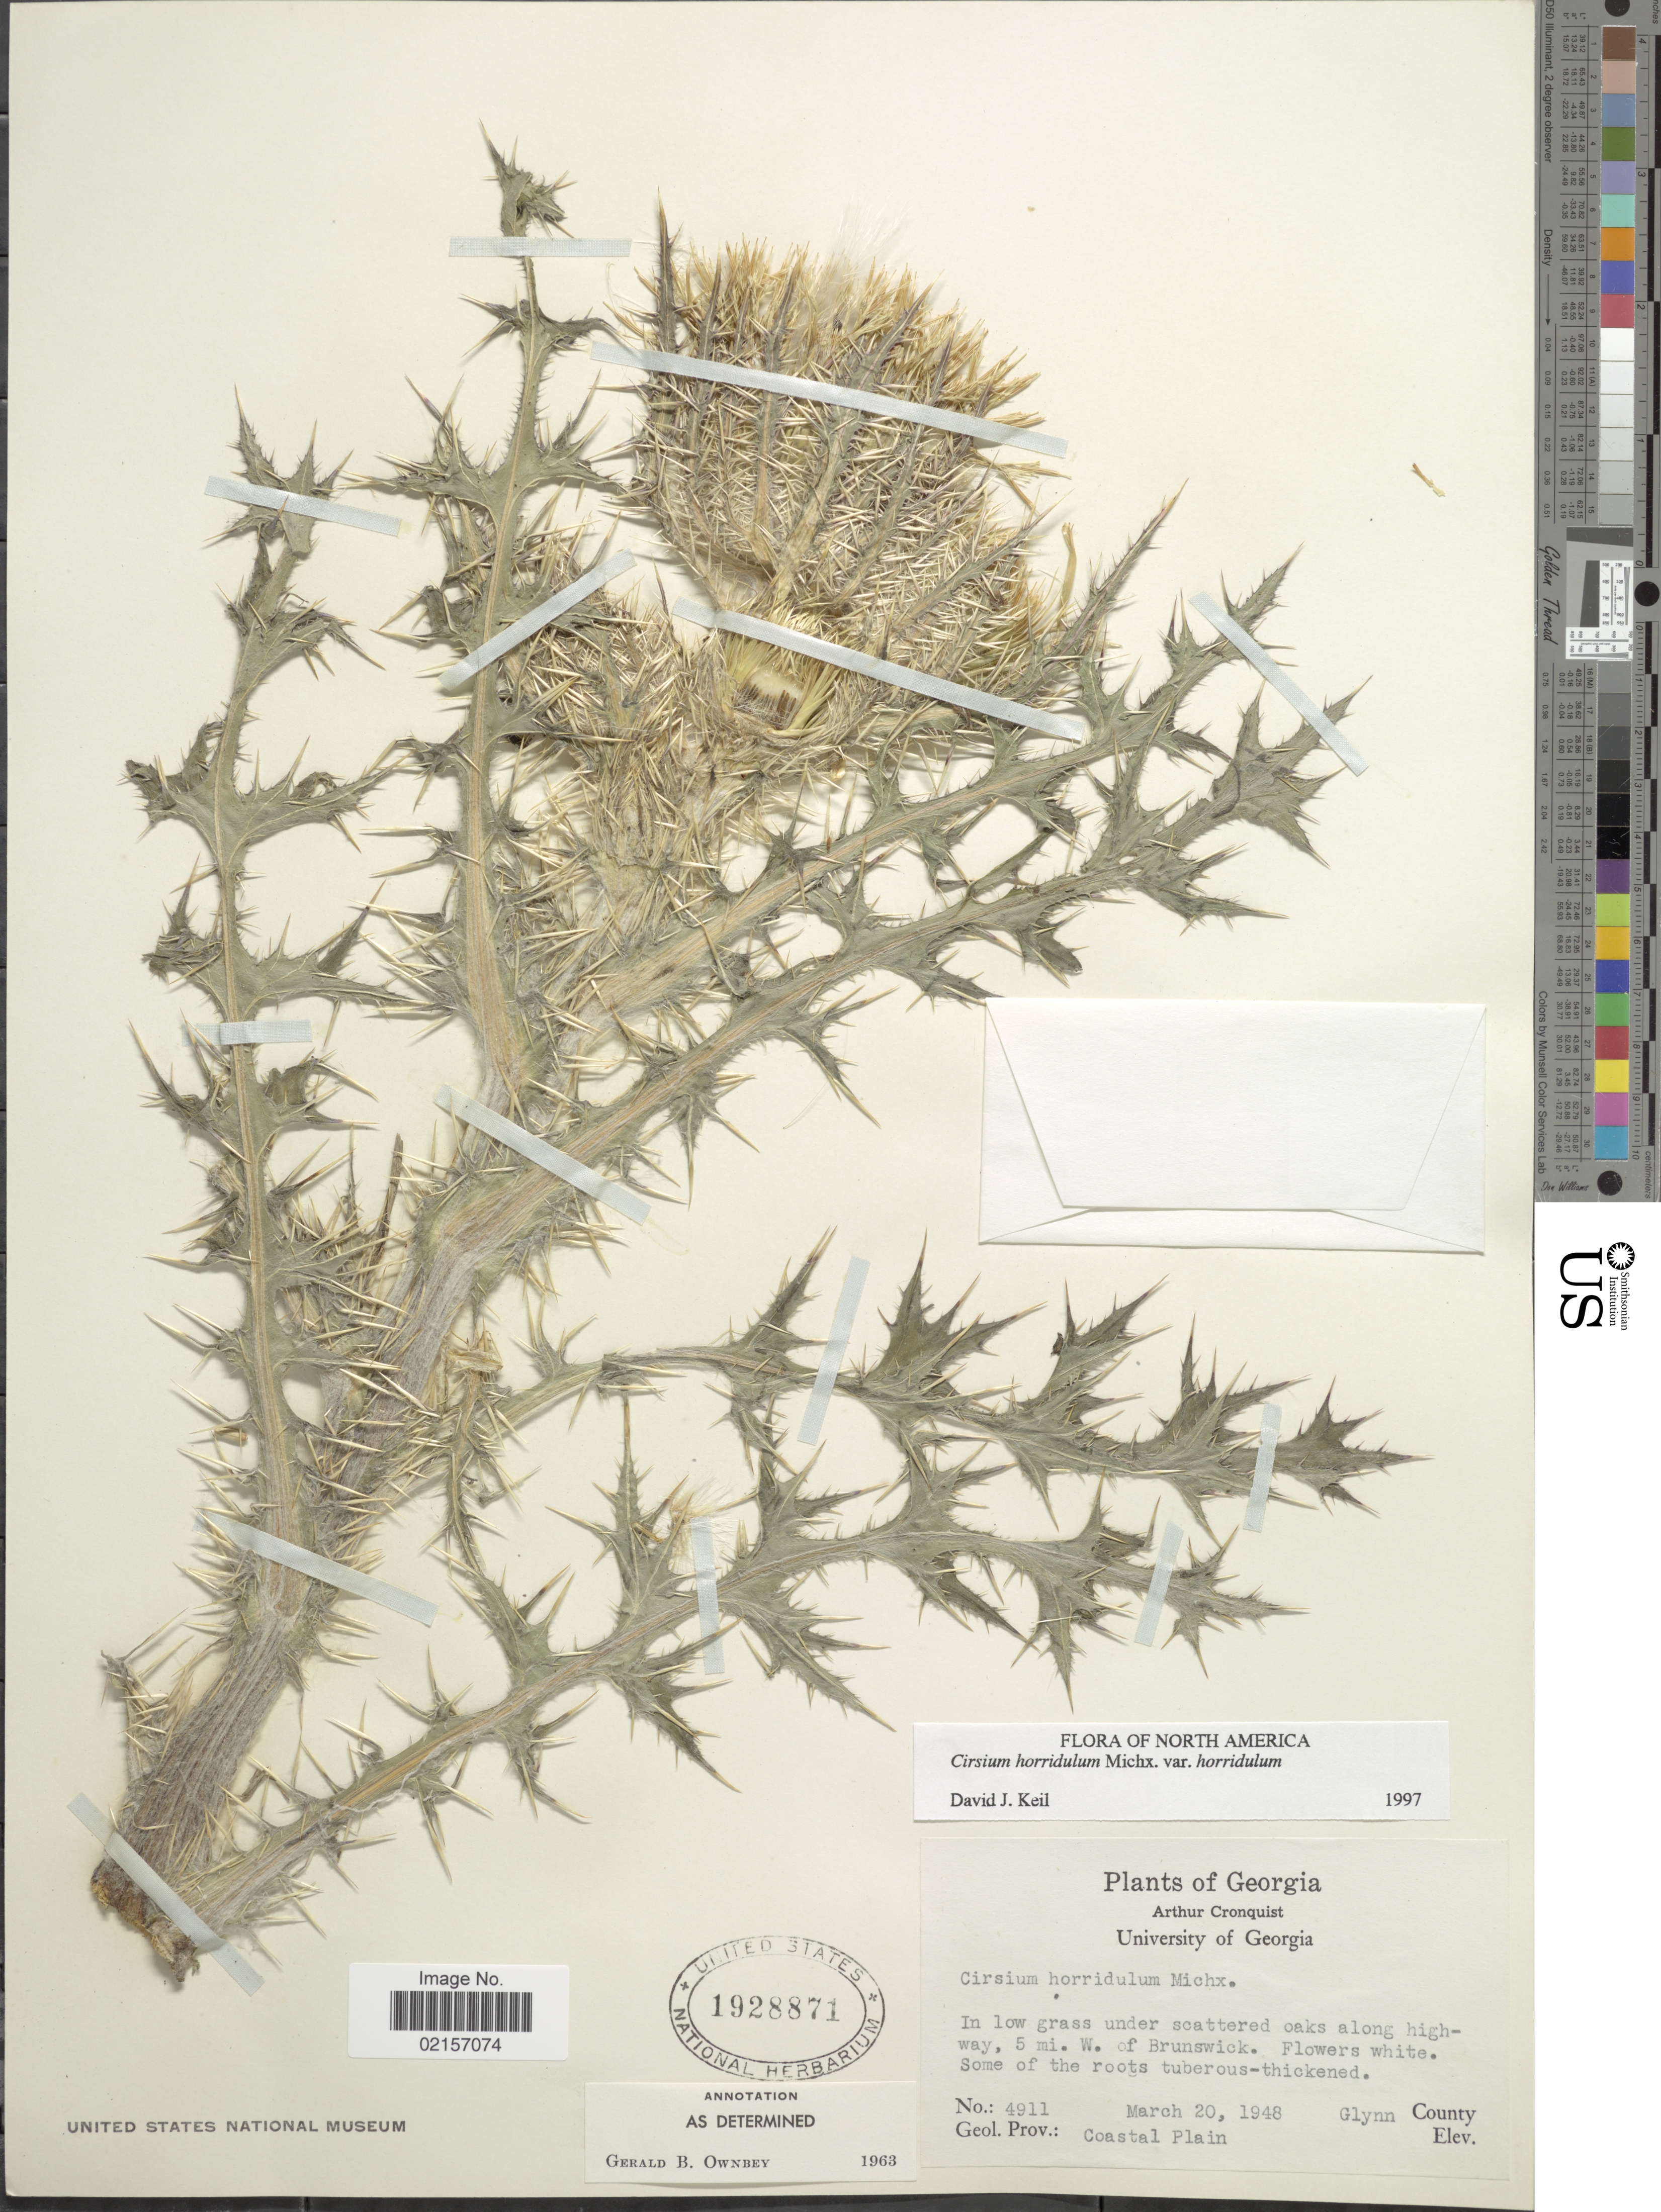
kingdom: Plantae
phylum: Tracheophyta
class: Magnoliopsida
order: Asterales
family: Asteraceae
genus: Cirsium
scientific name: Cirsium horridulum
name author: Michx.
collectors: A. J. Cronquist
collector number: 4911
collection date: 1948-03-20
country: United States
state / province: Georgia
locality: In low grass under scattered oaks along highway, 5 mi. W. of Brunswick, Glynn County, Coastal Plain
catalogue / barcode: US 1928871